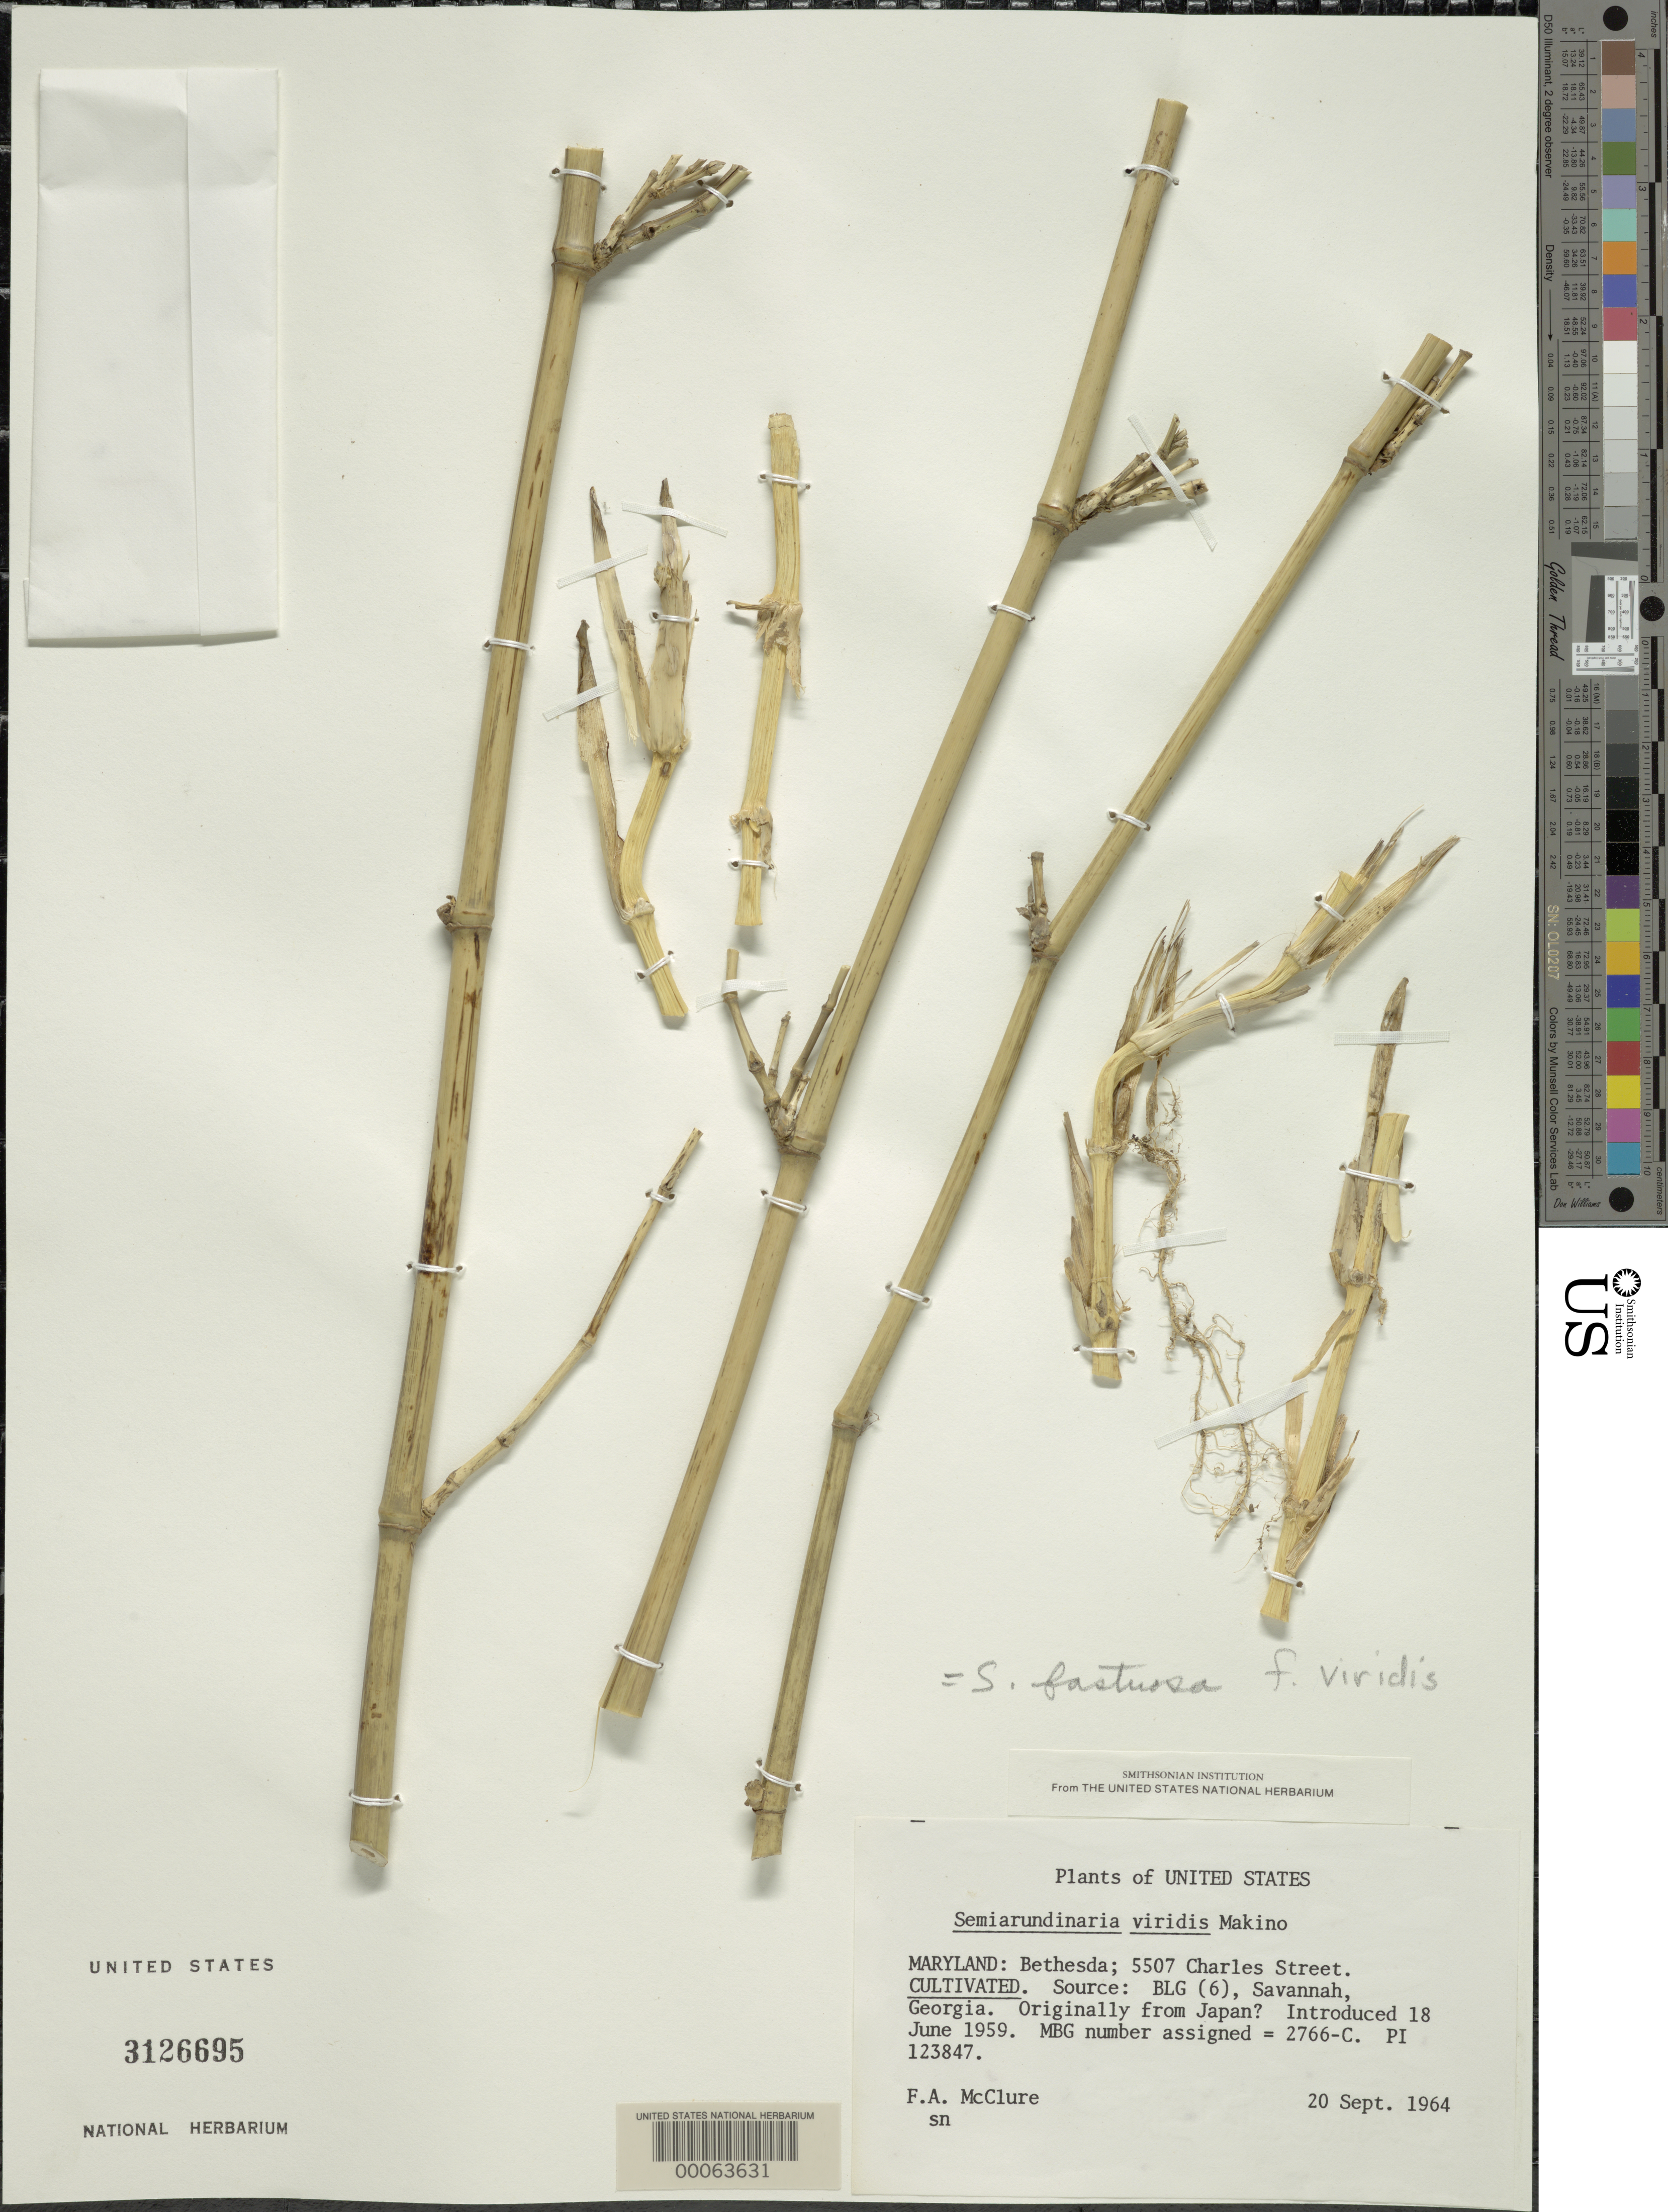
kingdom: Plantae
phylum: Tracheophyta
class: Liliopsida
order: Poales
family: Poaceae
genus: Semiarundinaria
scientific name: Semiarundinaria fastuosa f. viridis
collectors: F. A. McClure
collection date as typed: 20 Sep 1964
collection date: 1964-09-20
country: United States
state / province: Maryland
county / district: Montgomery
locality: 5507 Charles Street, Bethesda (McClure's garden)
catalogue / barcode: US 3126695